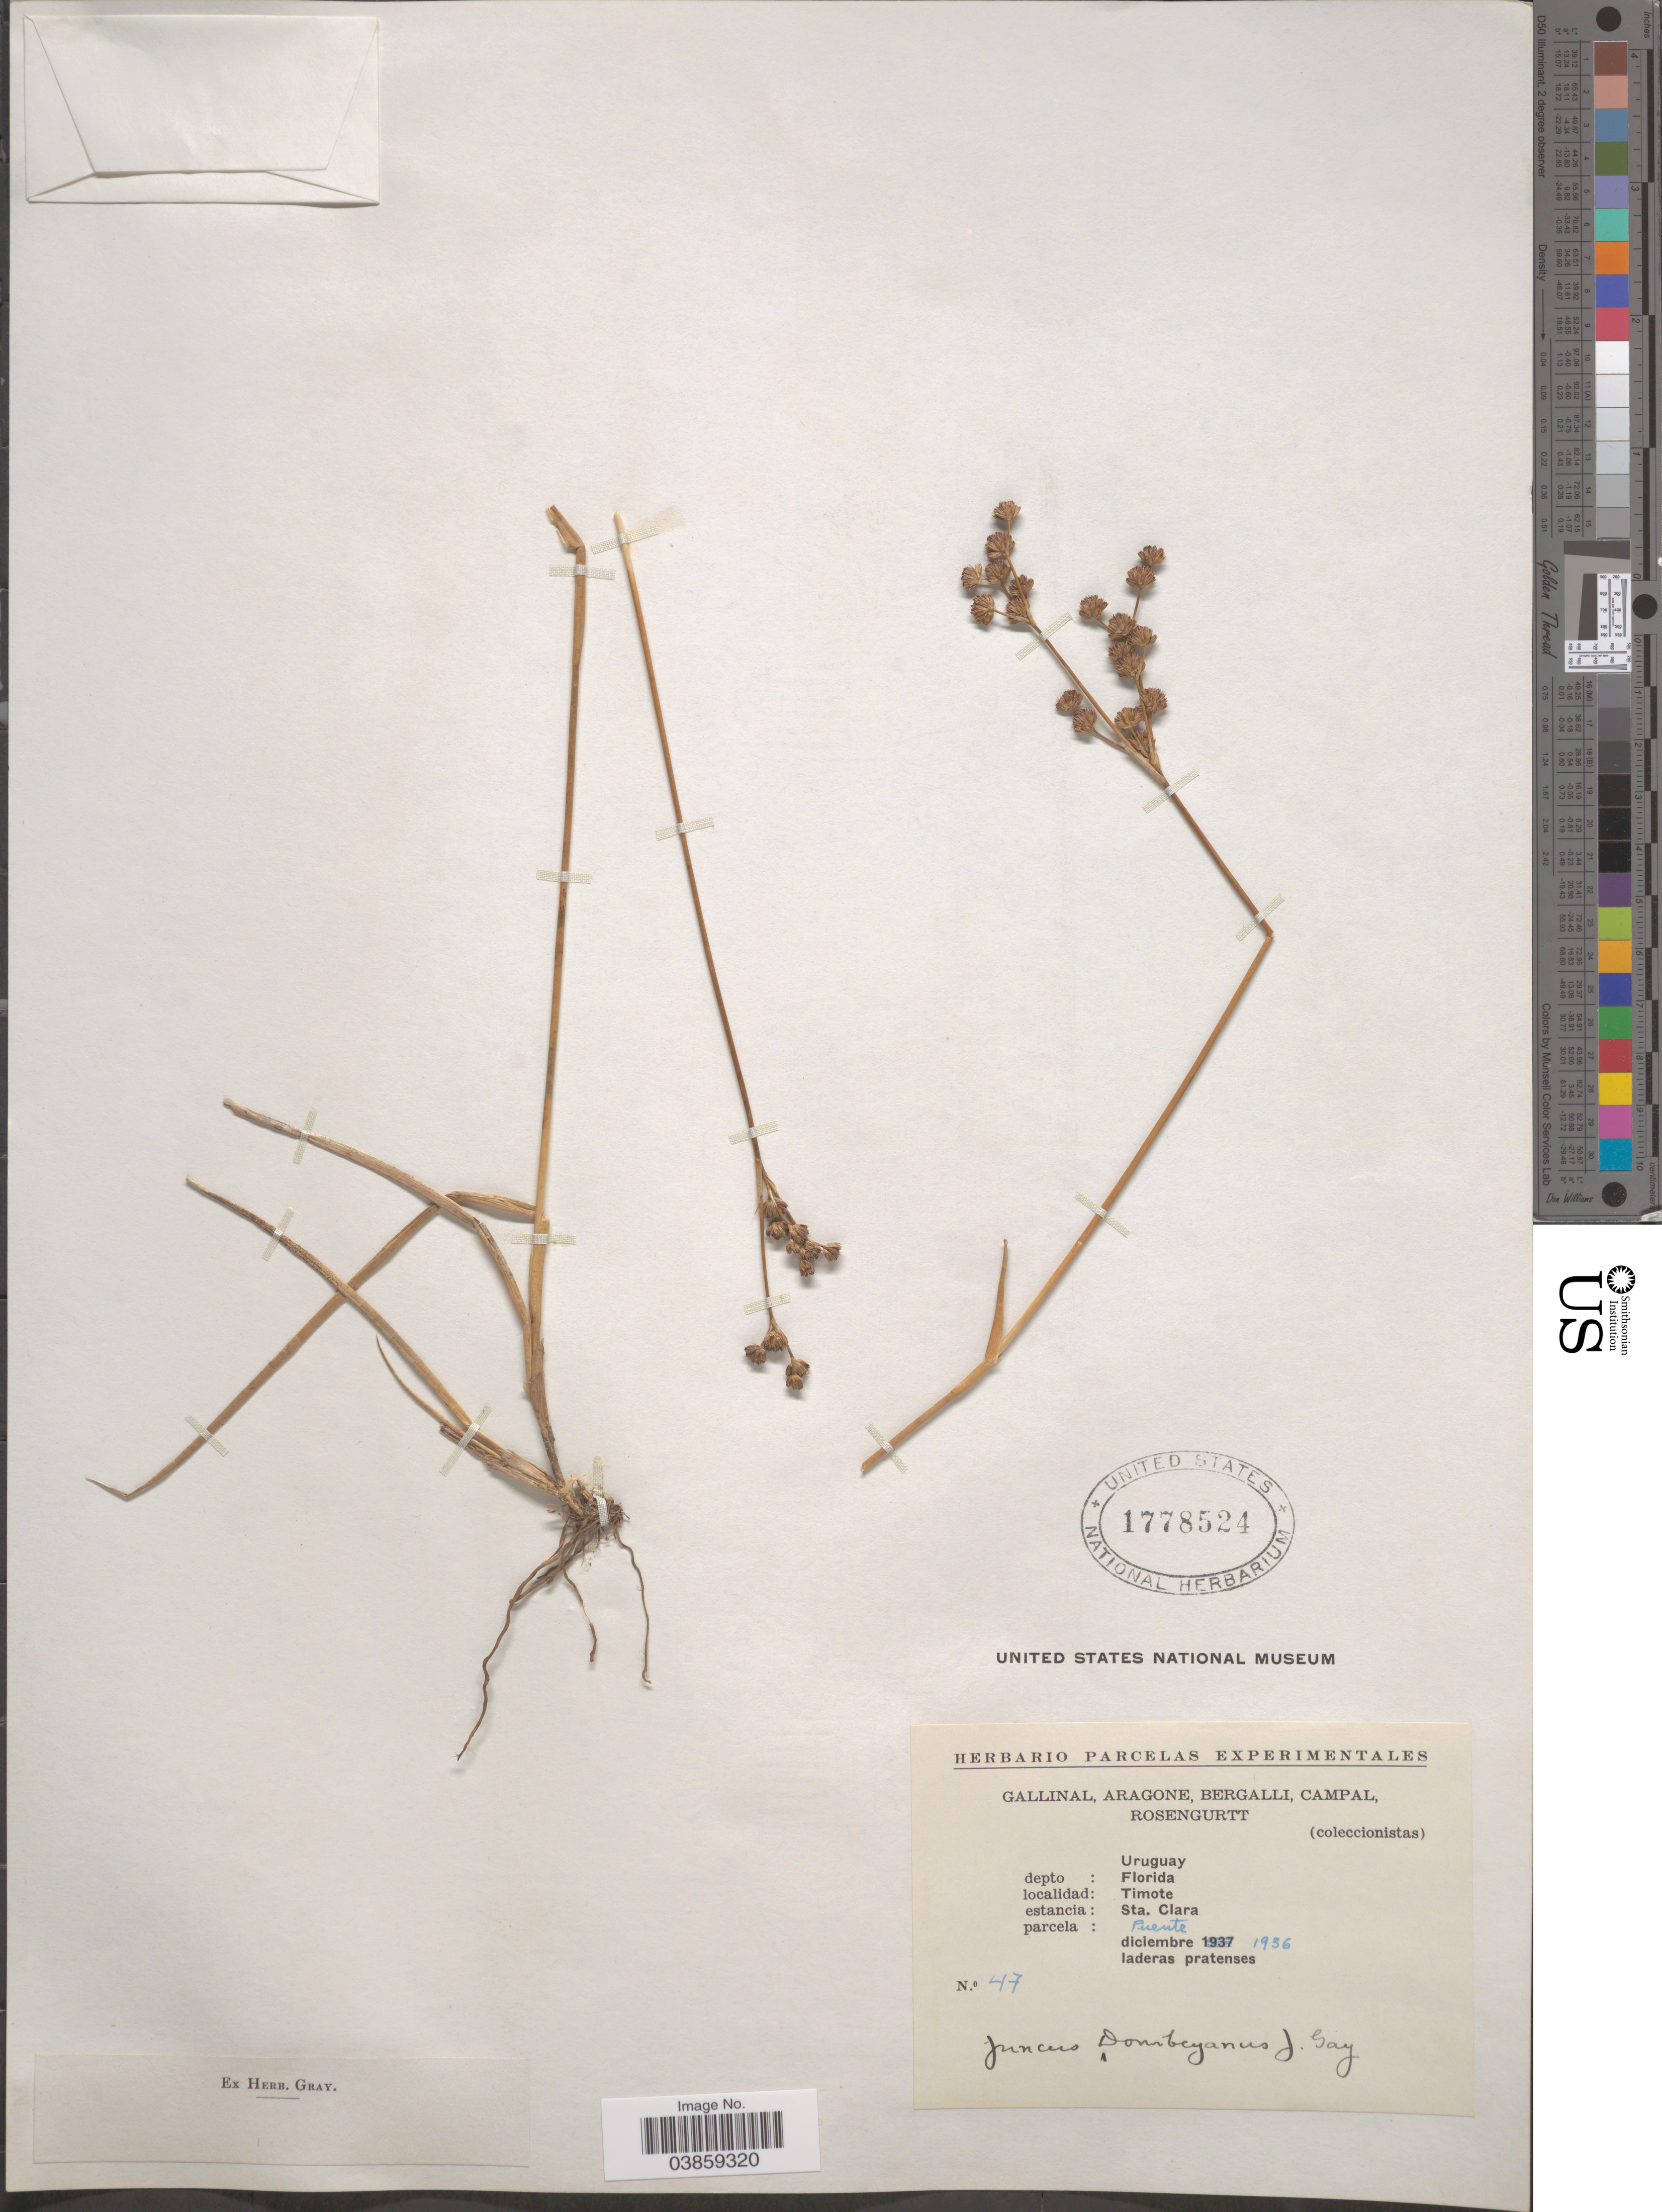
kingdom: Plantae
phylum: Tracheophyta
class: Liliopsida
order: Poales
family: Juncaceae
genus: Juncus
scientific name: Juncus dombeyanus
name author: J. Gay ex Laharpe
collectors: -. Gallinal, -- Aragone, -- Bergalli, -- Campal & Rosengurtt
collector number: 47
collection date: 1936-12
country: Uruguay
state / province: Florida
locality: Depto. Florida. Timote. Estancia: Sta. Clara.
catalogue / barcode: US 1778524